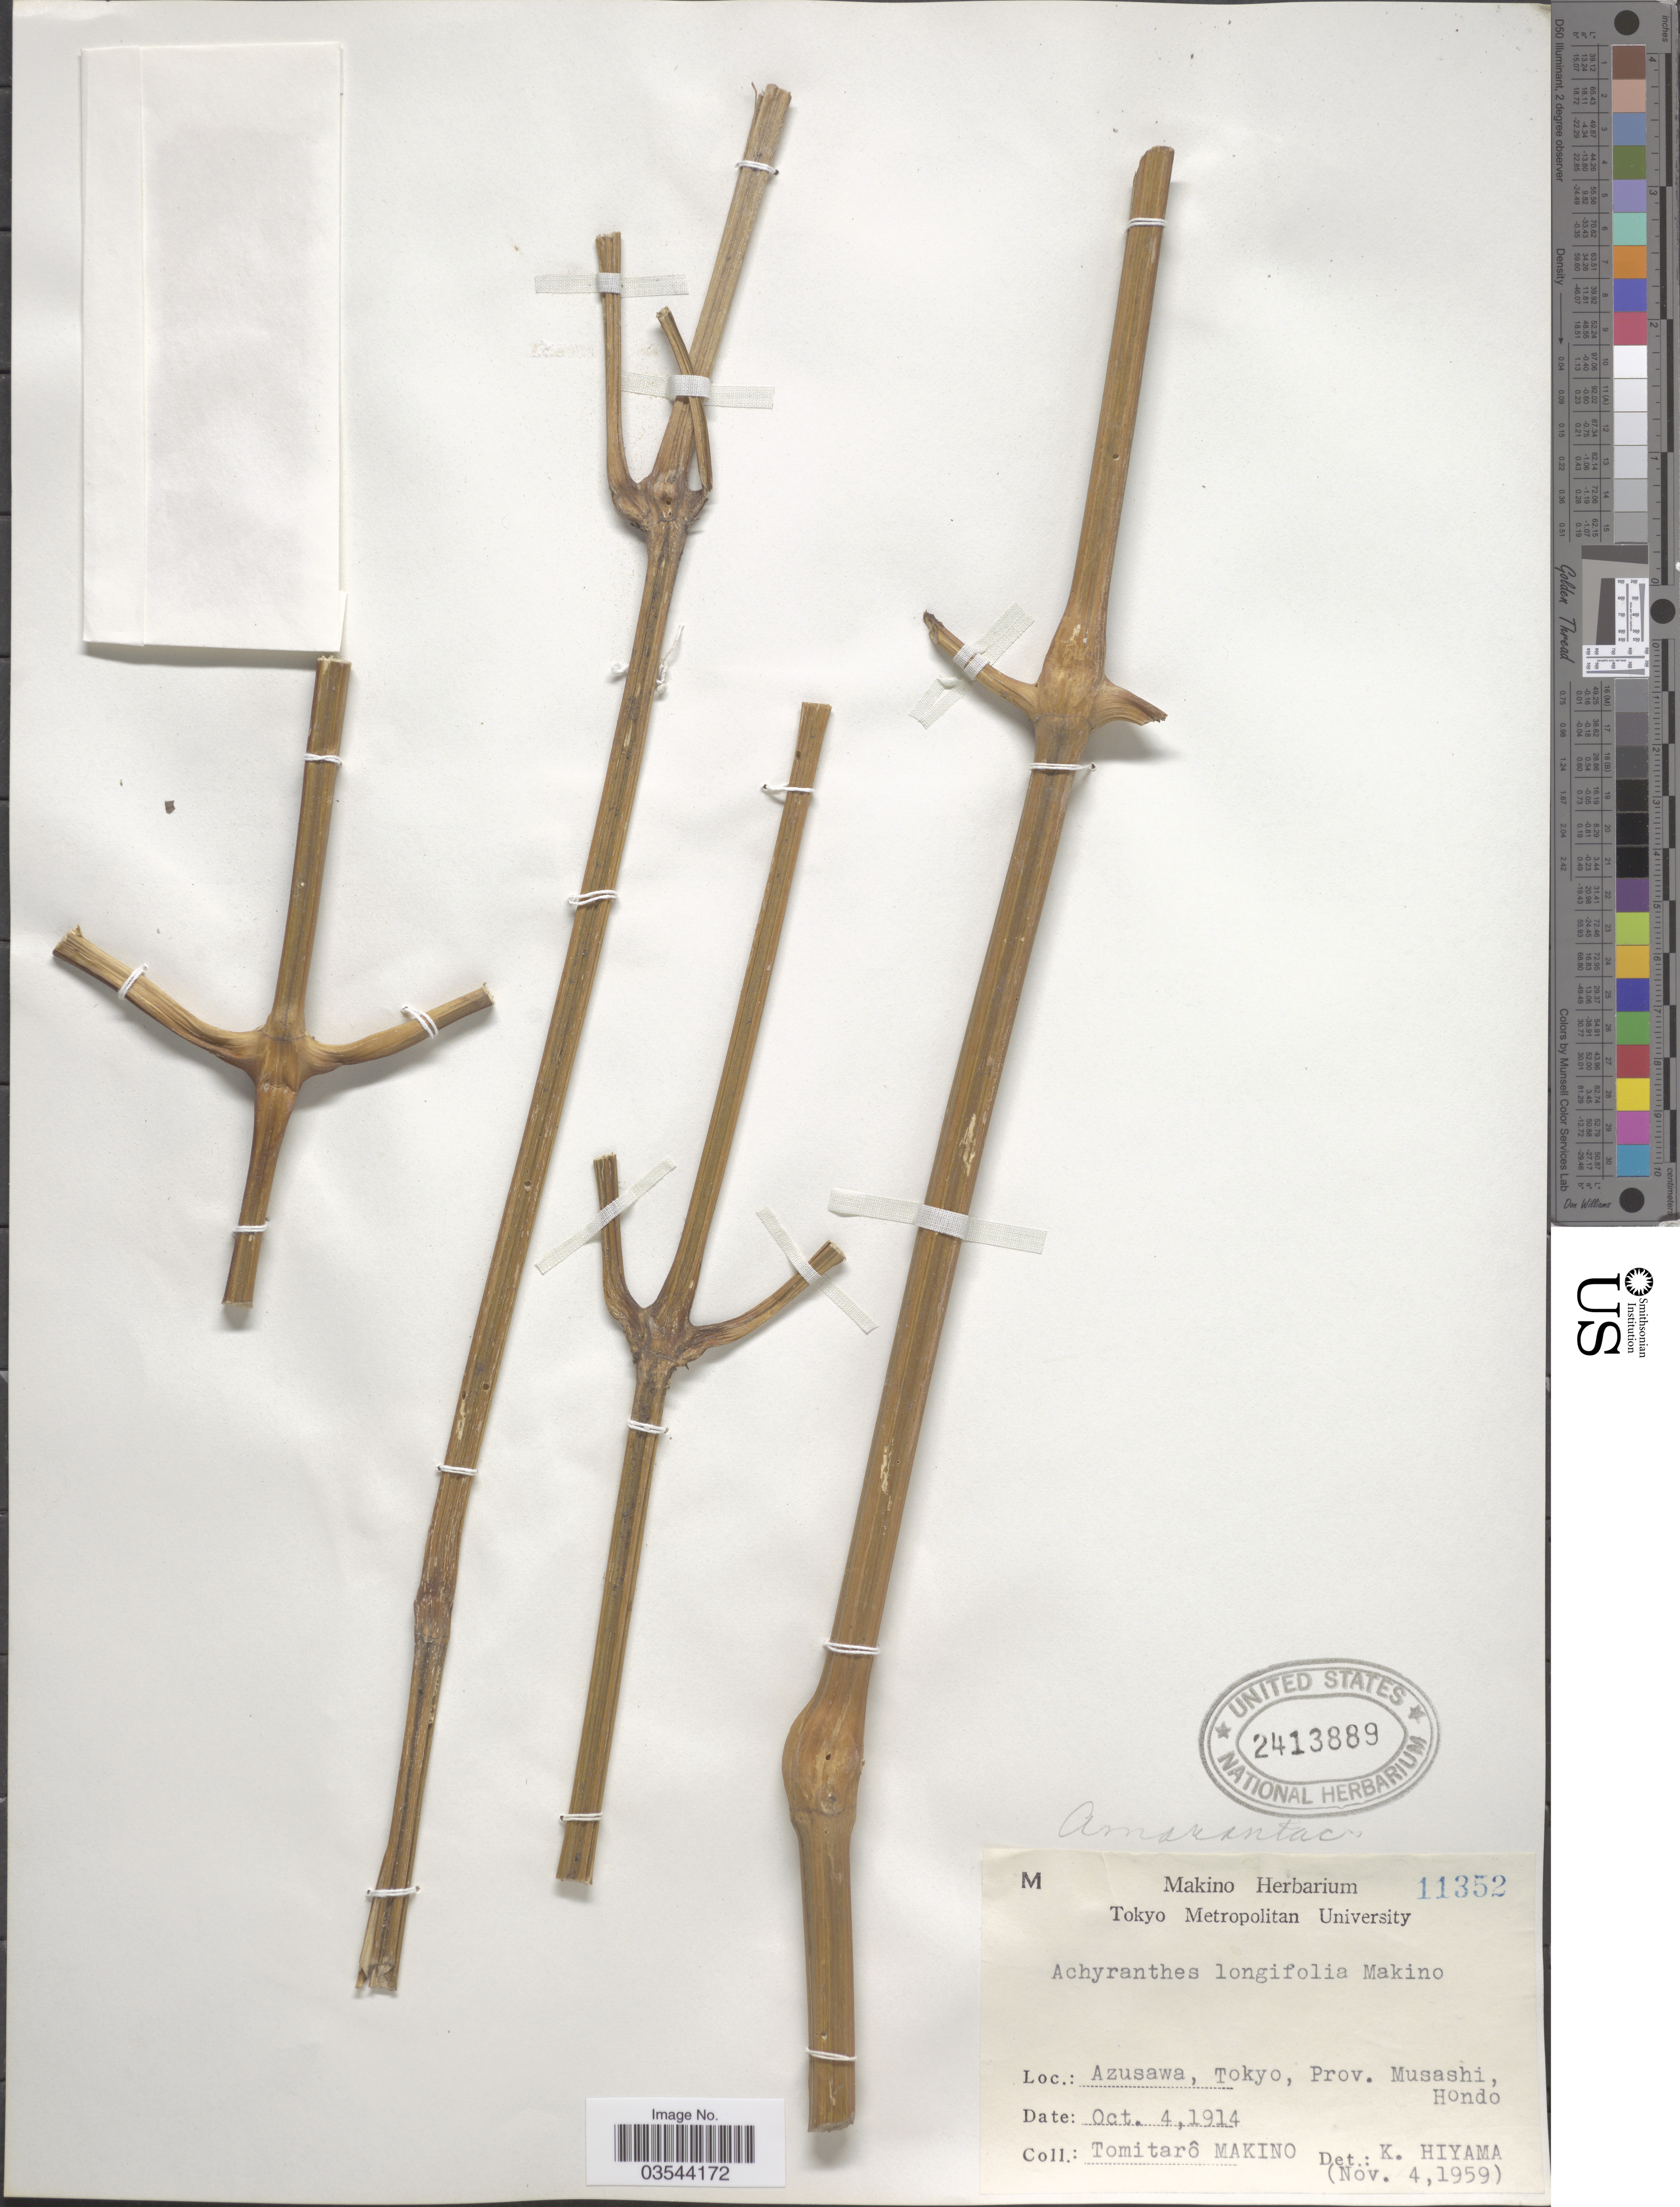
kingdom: Plantae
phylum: Tracheophyta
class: Magnoliopsida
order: Caryophyllales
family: Amaranthaceae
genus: Achyranthes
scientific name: Achyranthes longifolia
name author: (Makino) Makino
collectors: T. Makino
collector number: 11352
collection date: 1914-10-04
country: Japan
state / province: Tokyo, Federal City of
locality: Azusawa, Tokyo, Prov. Musashi, Hondo.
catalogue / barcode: US 2413889